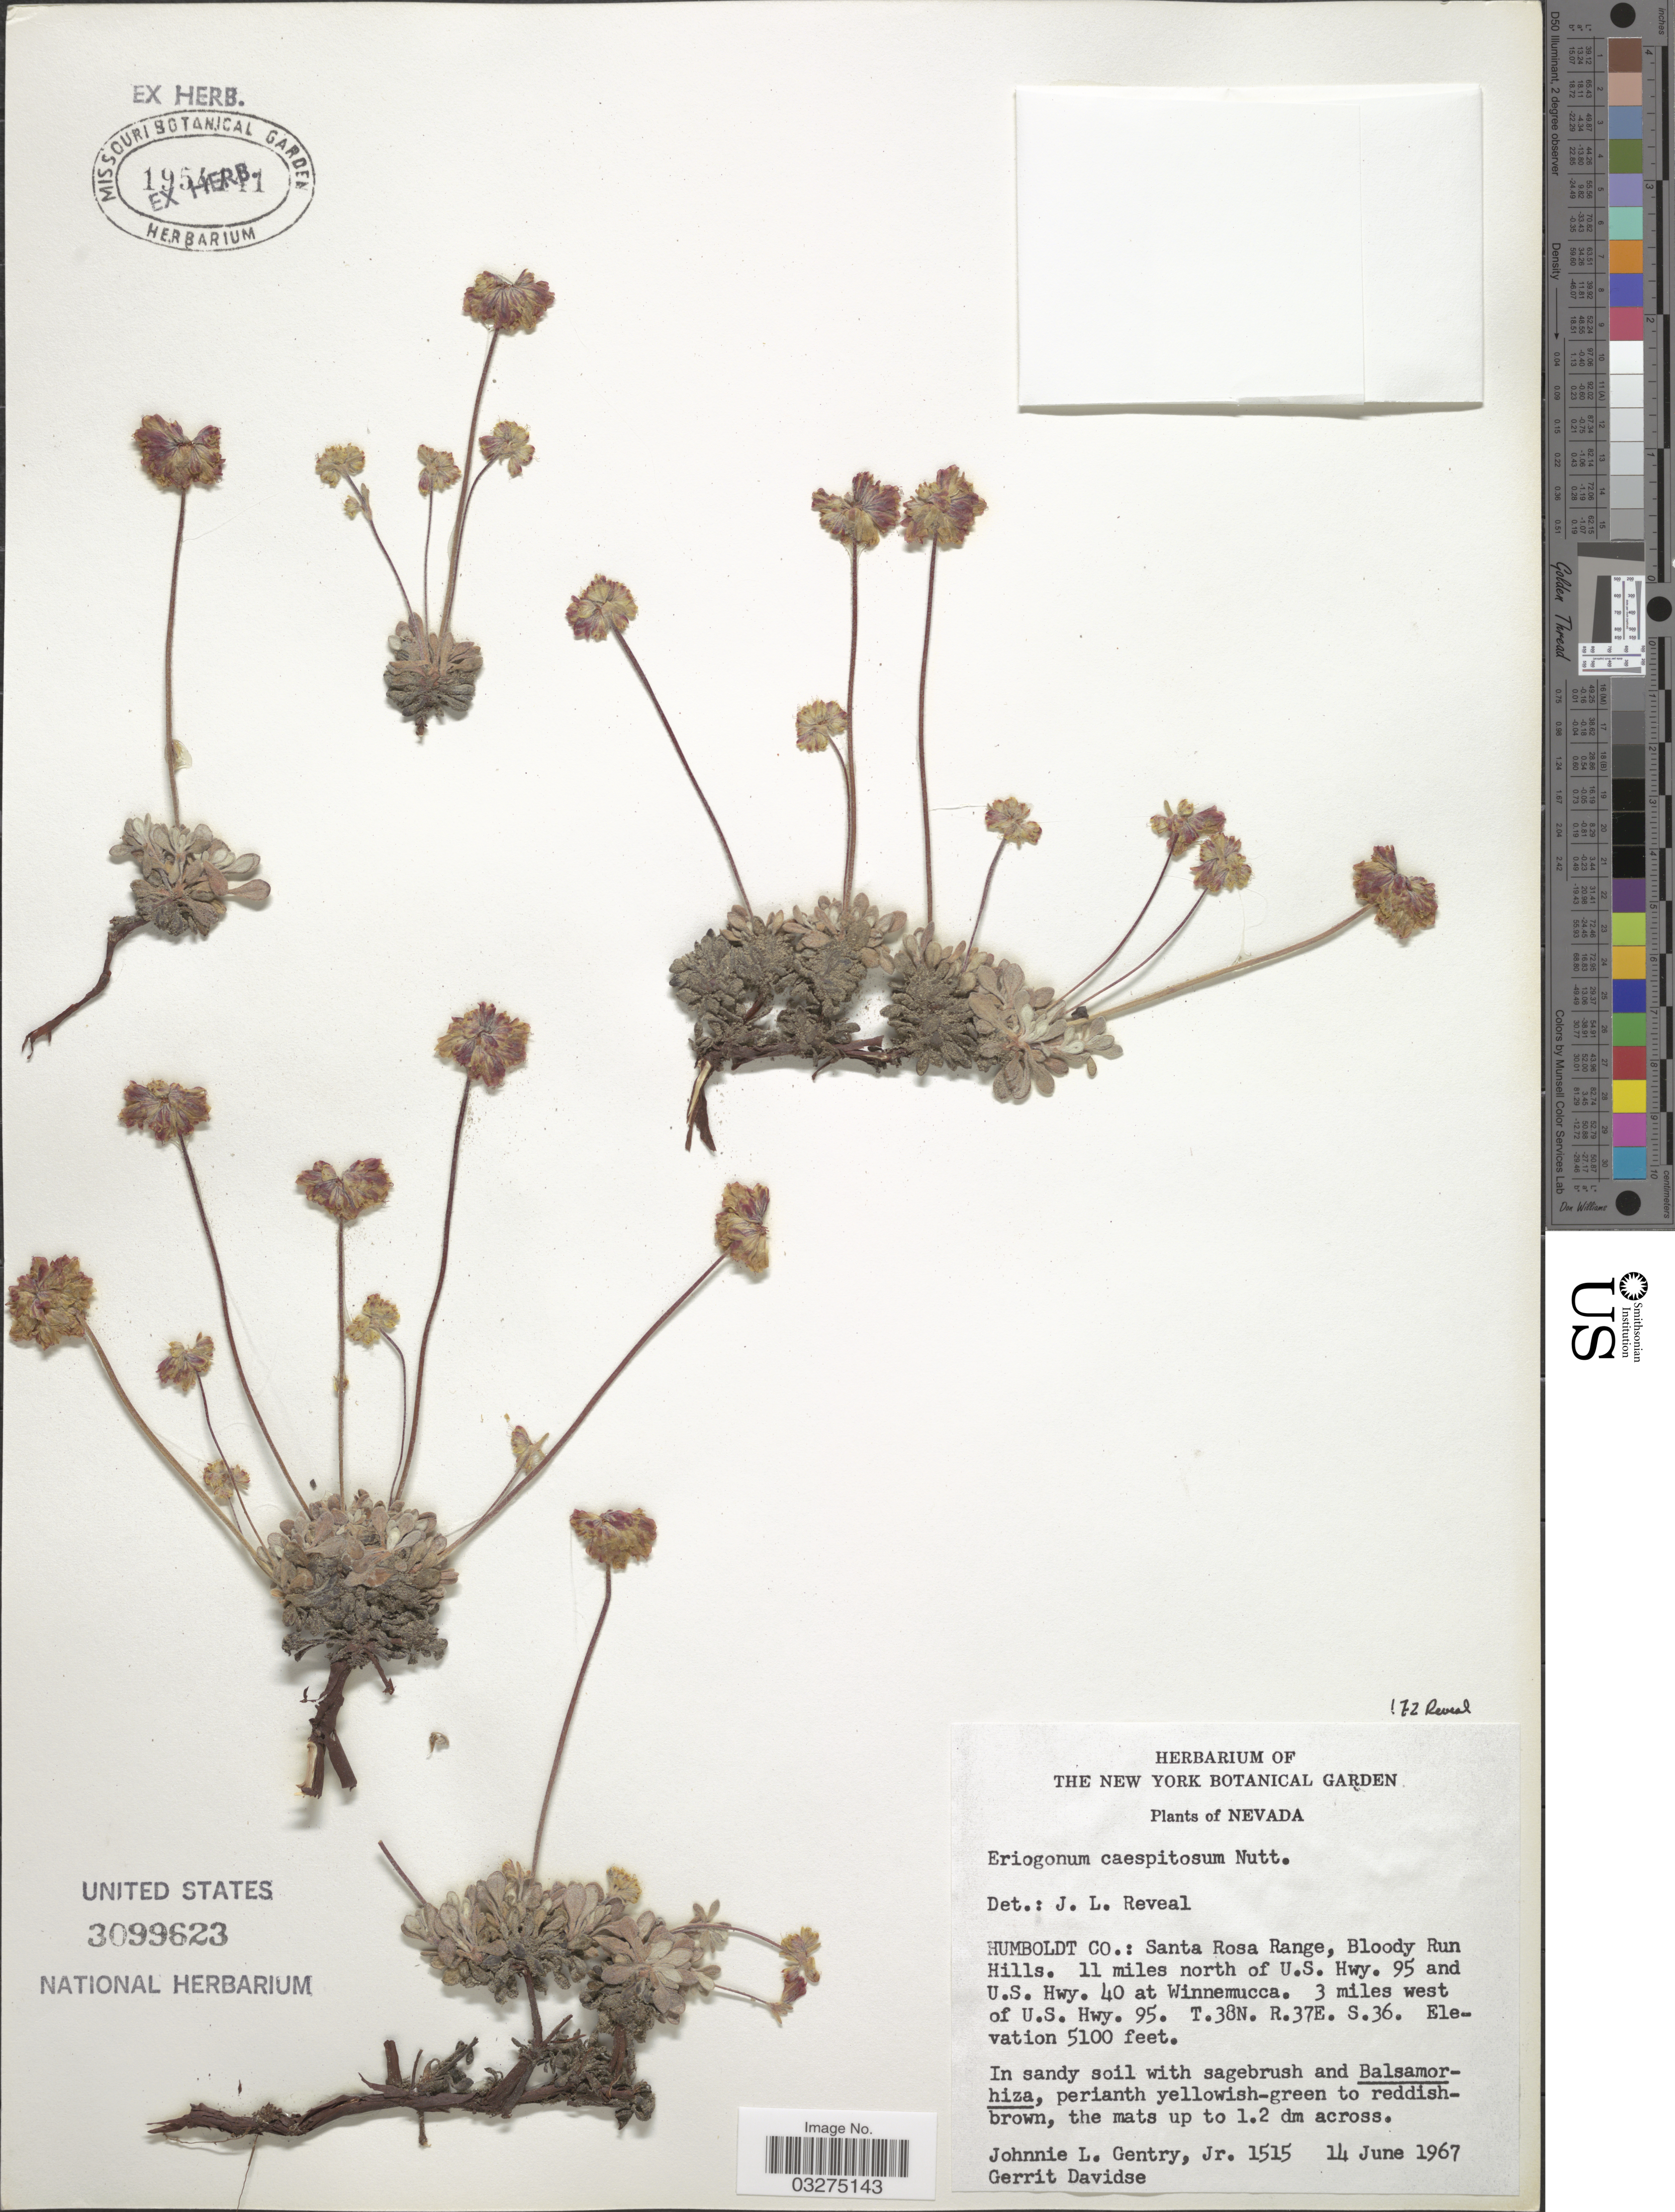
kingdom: Plantae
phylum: Tracheophyta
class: Magnoliopsida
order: Caryophyllales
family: Polygonaceae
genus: Eriogonum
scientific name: Eriogonum caespitosum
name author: Nutt.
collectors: J. L. Gentry & G. Davidse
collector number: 1515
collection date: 1967-06-14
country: United States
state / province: Nevada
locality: Humboldt Co.: Santa Rosa Range, Bloody Run Hills. 11 miles north of U.S. Hwy. 95 and U.S. Hwy. 40 at Winnemucca. 3 miles west of U.S. Hwy. 95. T. 38N. R.37E. S.36.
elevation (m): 1554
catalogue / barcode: US 3099623